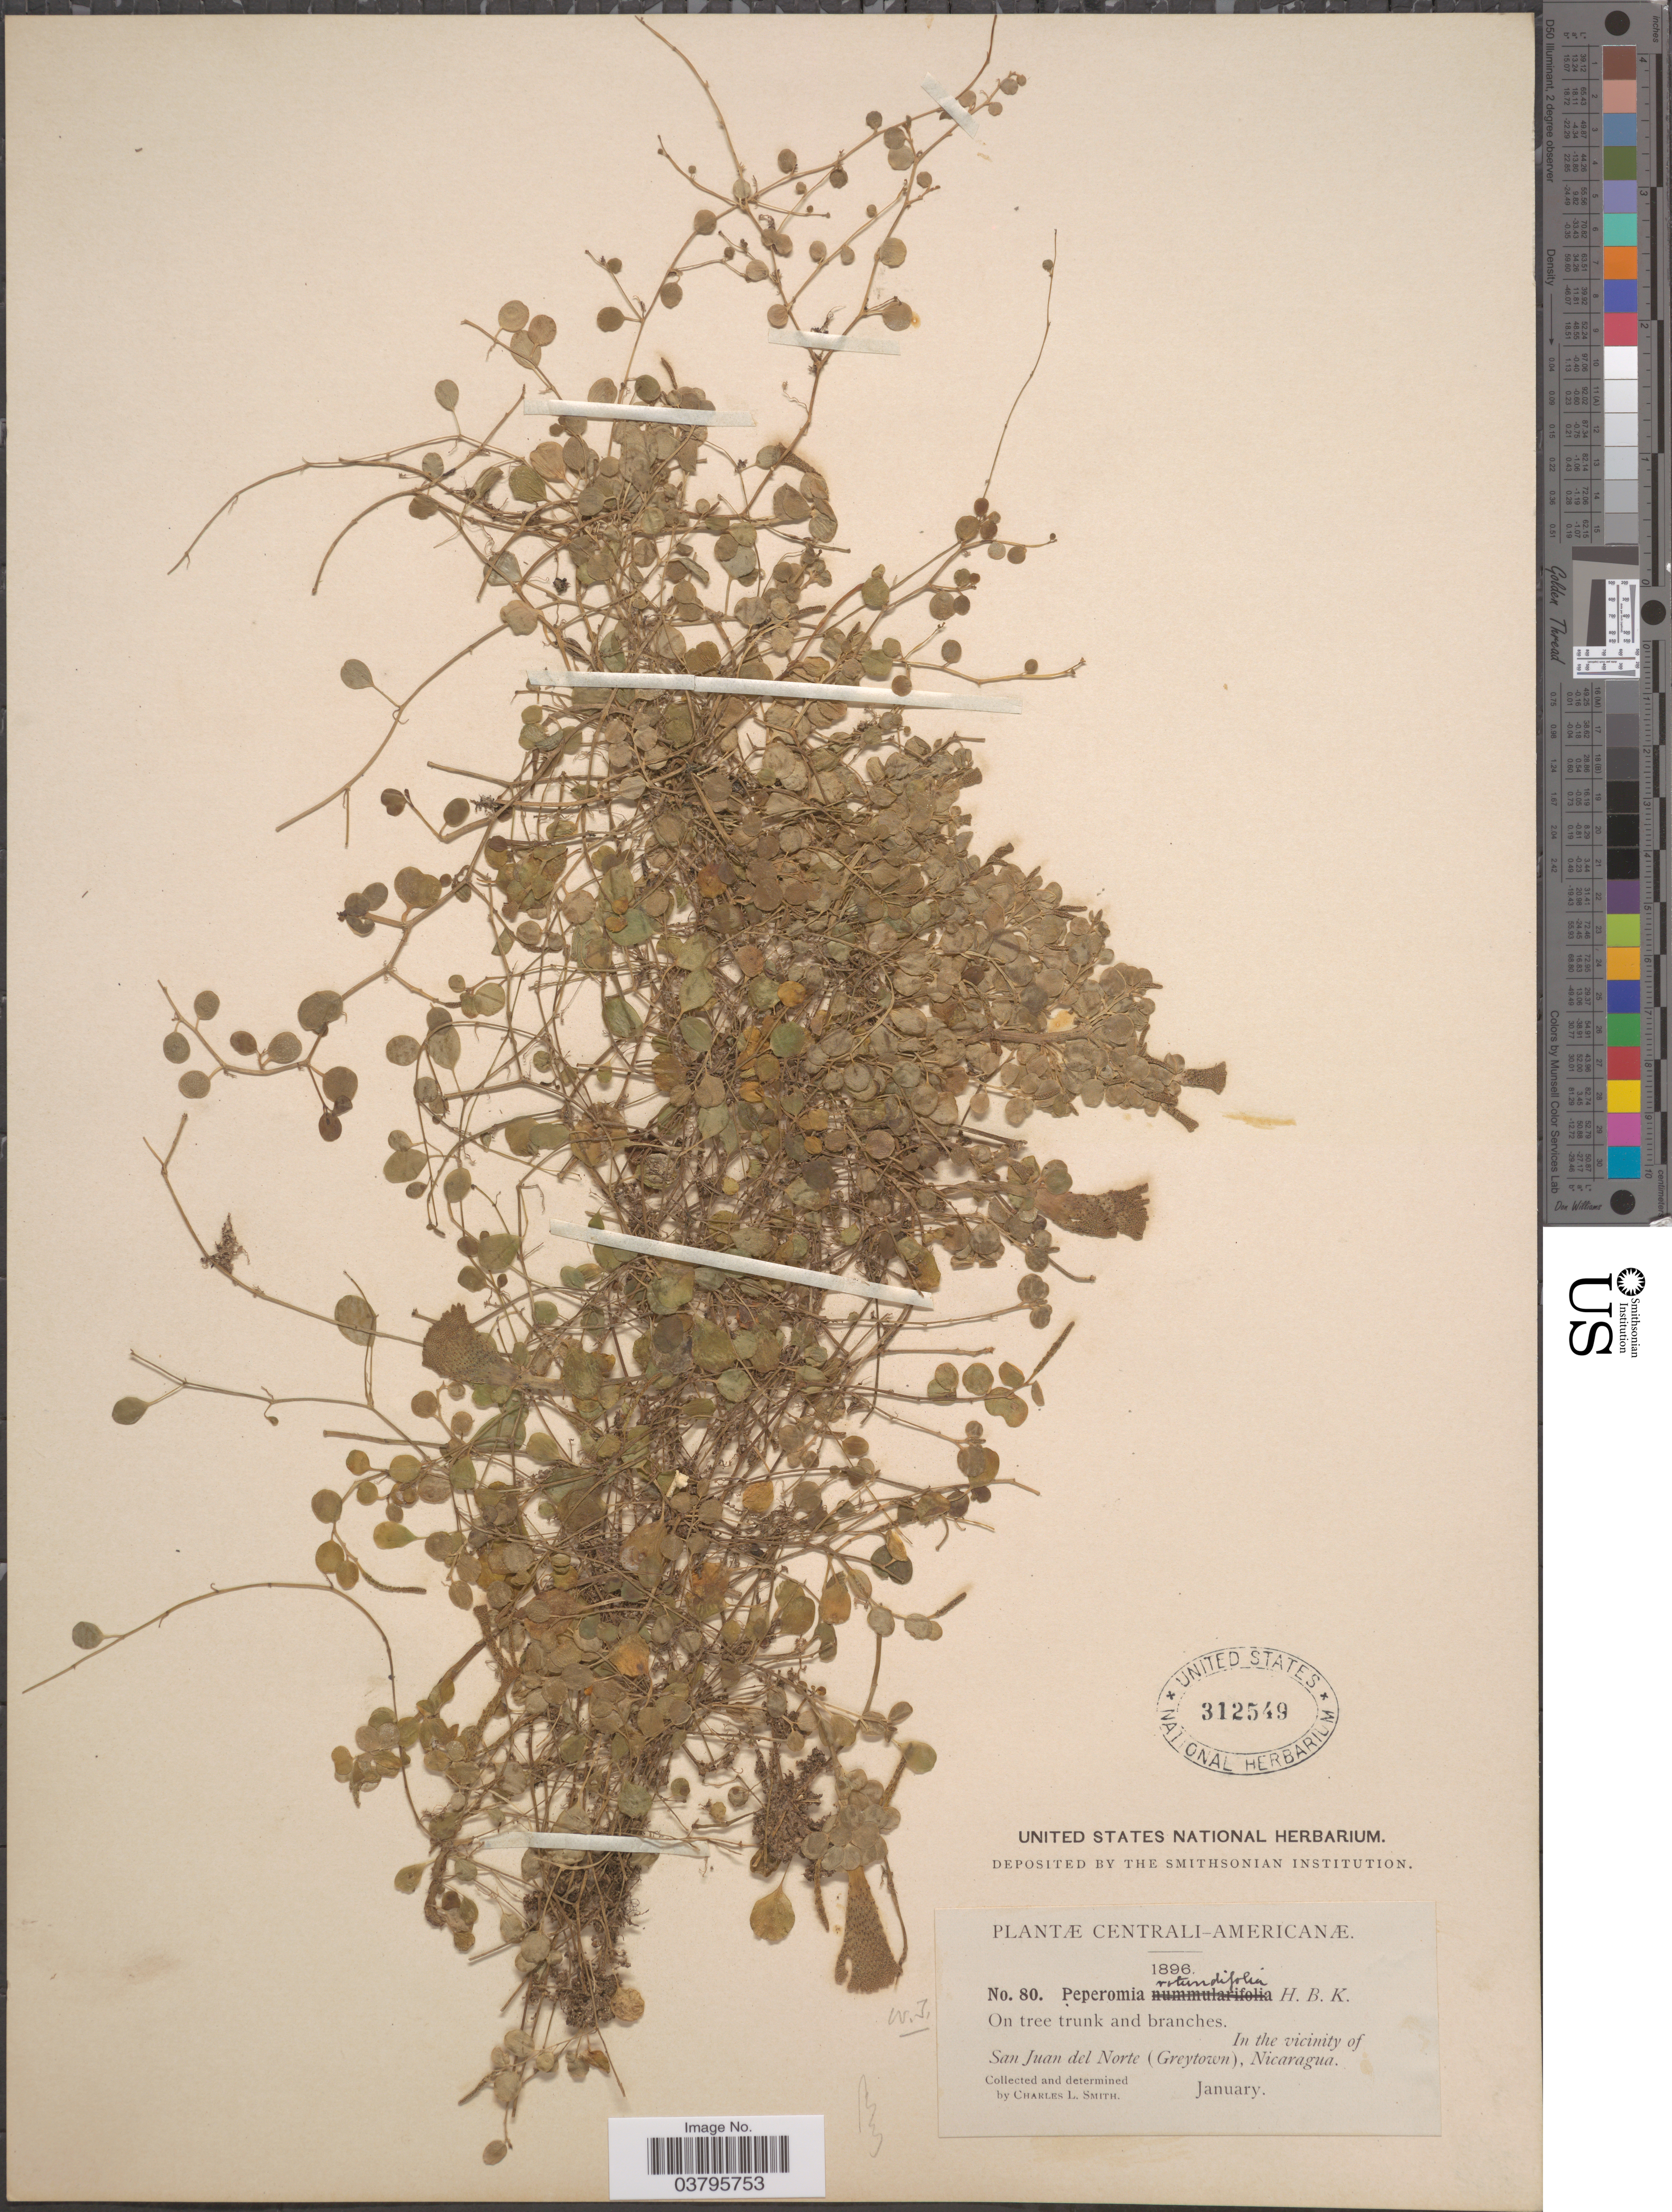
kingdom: Plantae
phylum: Tracheophyta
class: Magnoliopsida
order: Piperales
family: Piperaceae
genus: Peperomia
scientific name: Peperomia rotundifolia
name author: (L.) Kunth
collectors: C. L. Smith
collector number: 80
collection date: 1896-01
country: Nicaragua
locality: In the vicinity of San Juan del Norte (Greytown).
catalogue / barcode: US 312549